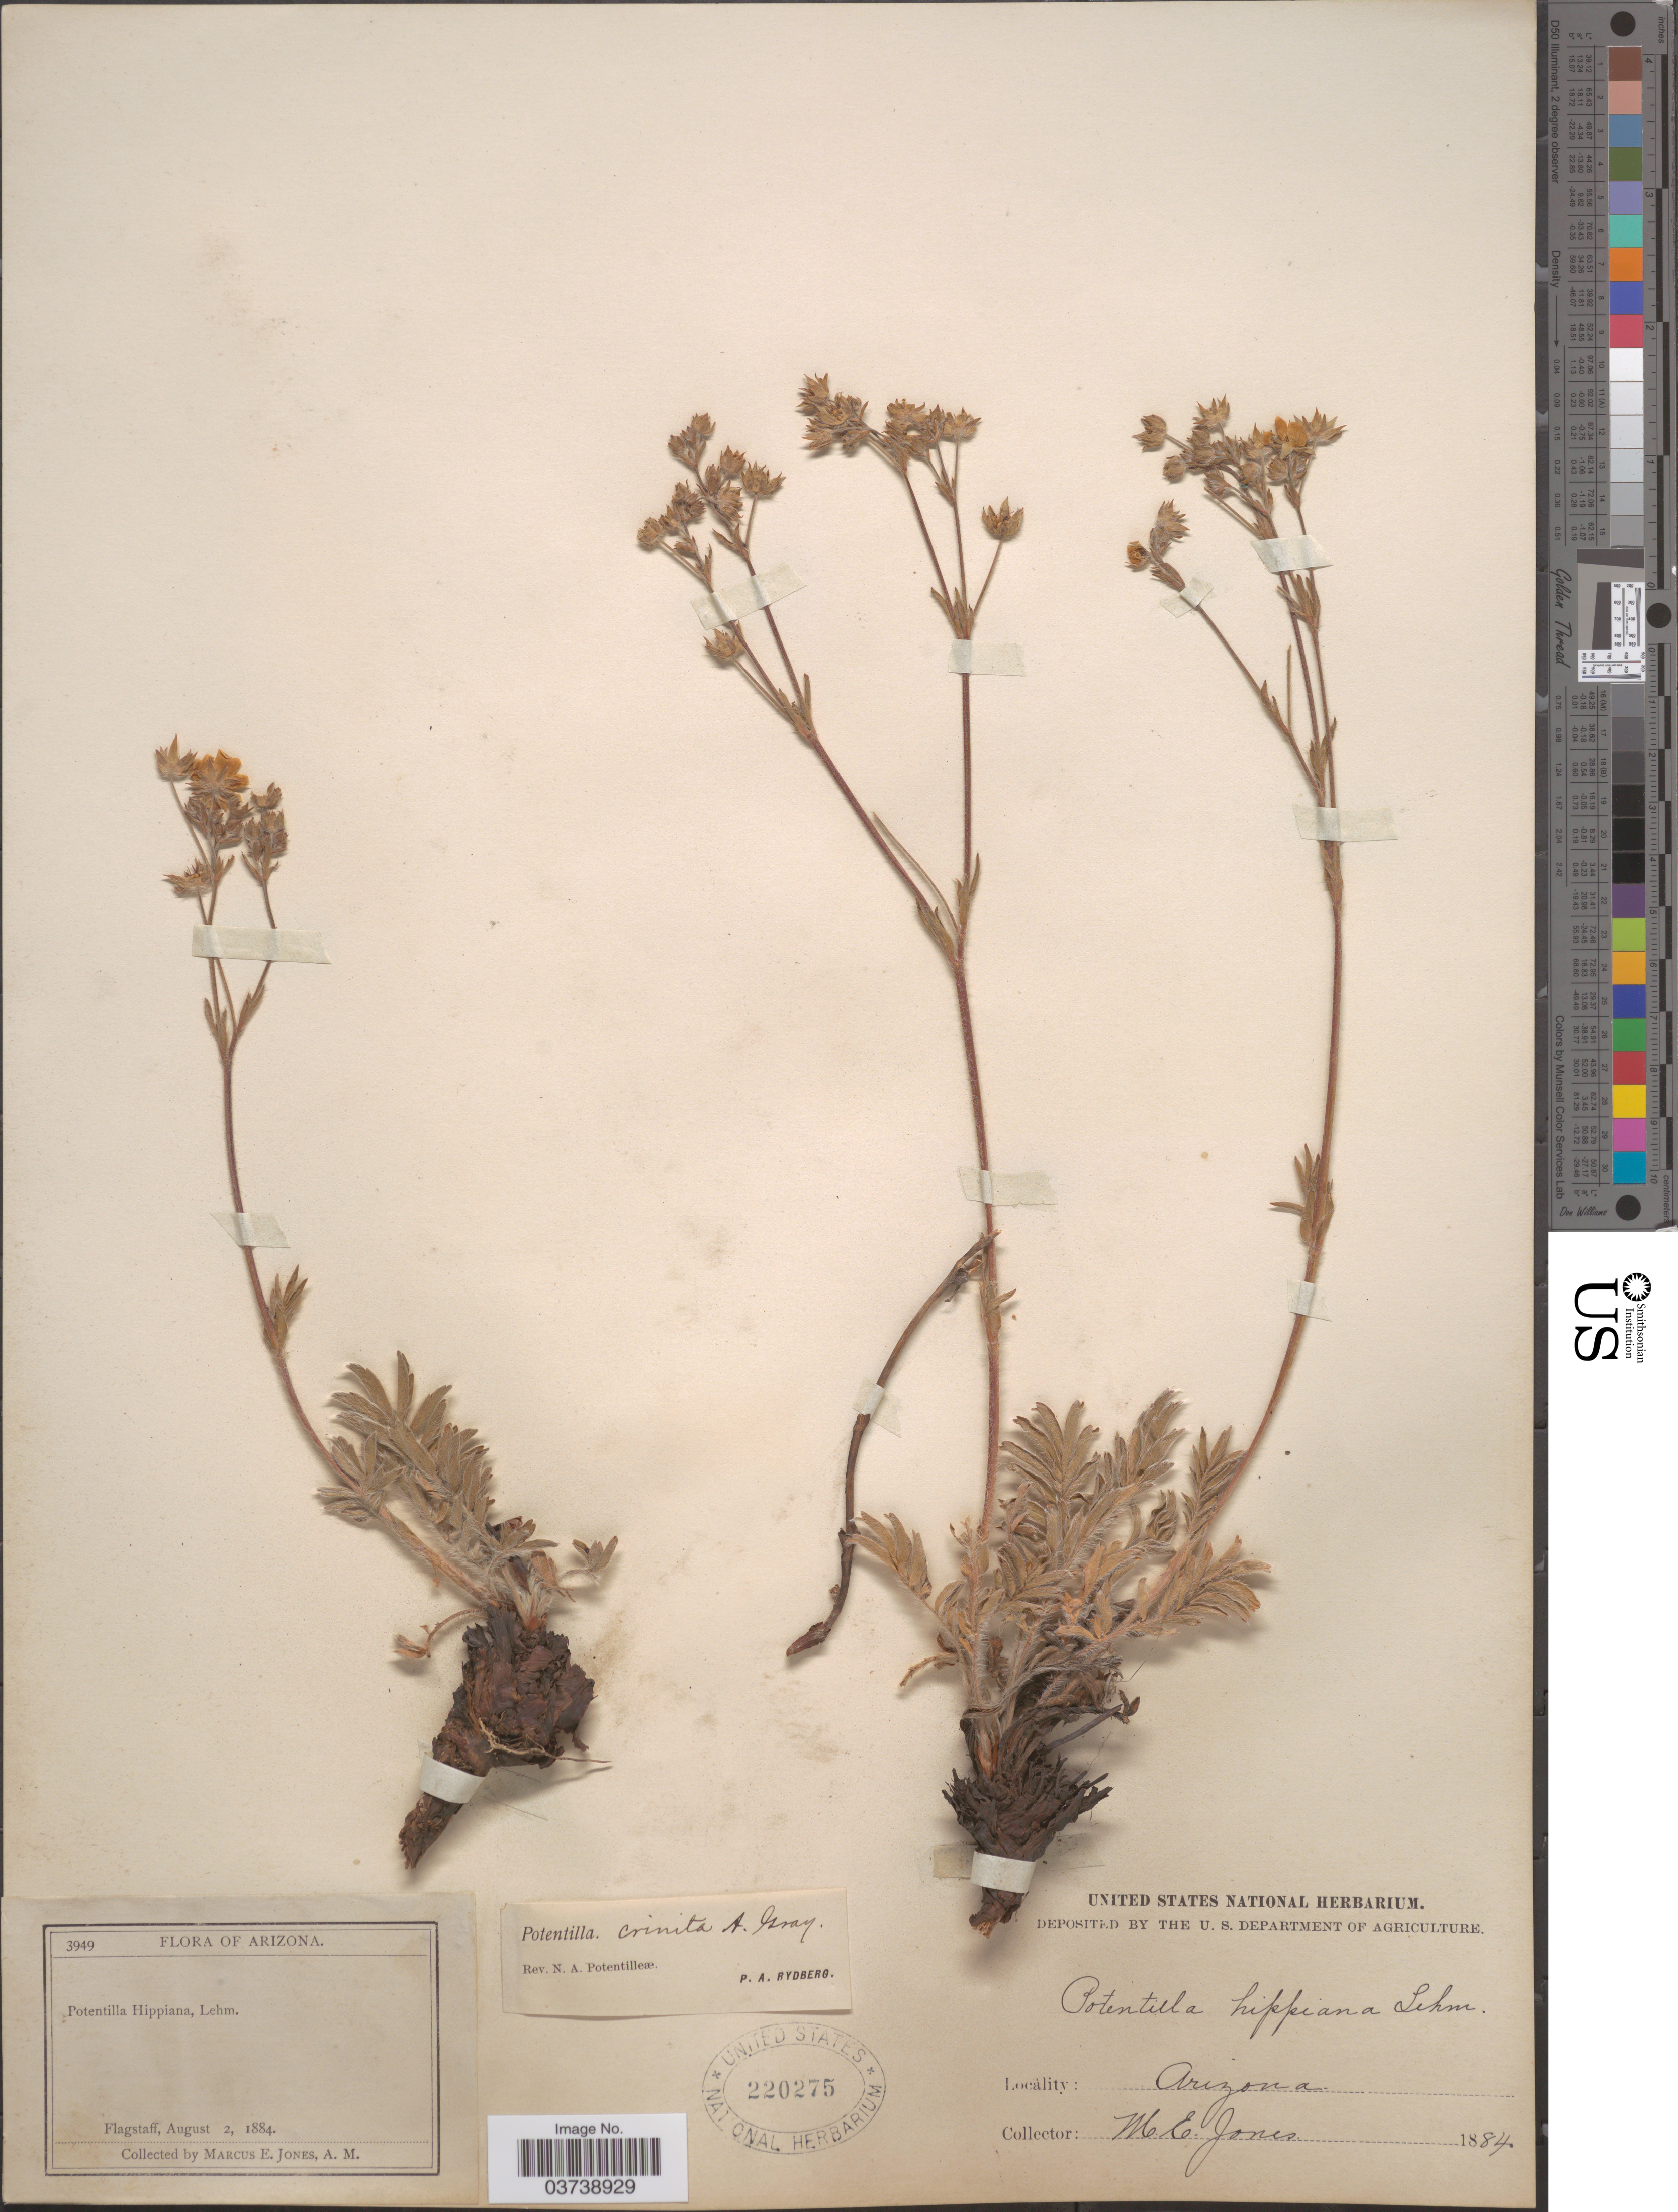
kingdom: Plantae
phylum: Tracheophyta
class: Magnoliopsida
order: Rosales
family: Rosaceae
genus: Potentilla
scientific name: Potentilla crinita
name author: A. Gray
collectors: M. E. Jones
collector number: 3949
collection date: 1884-08-02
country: United States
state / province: Arizona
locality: Flagstaff.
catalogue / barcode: US 220275